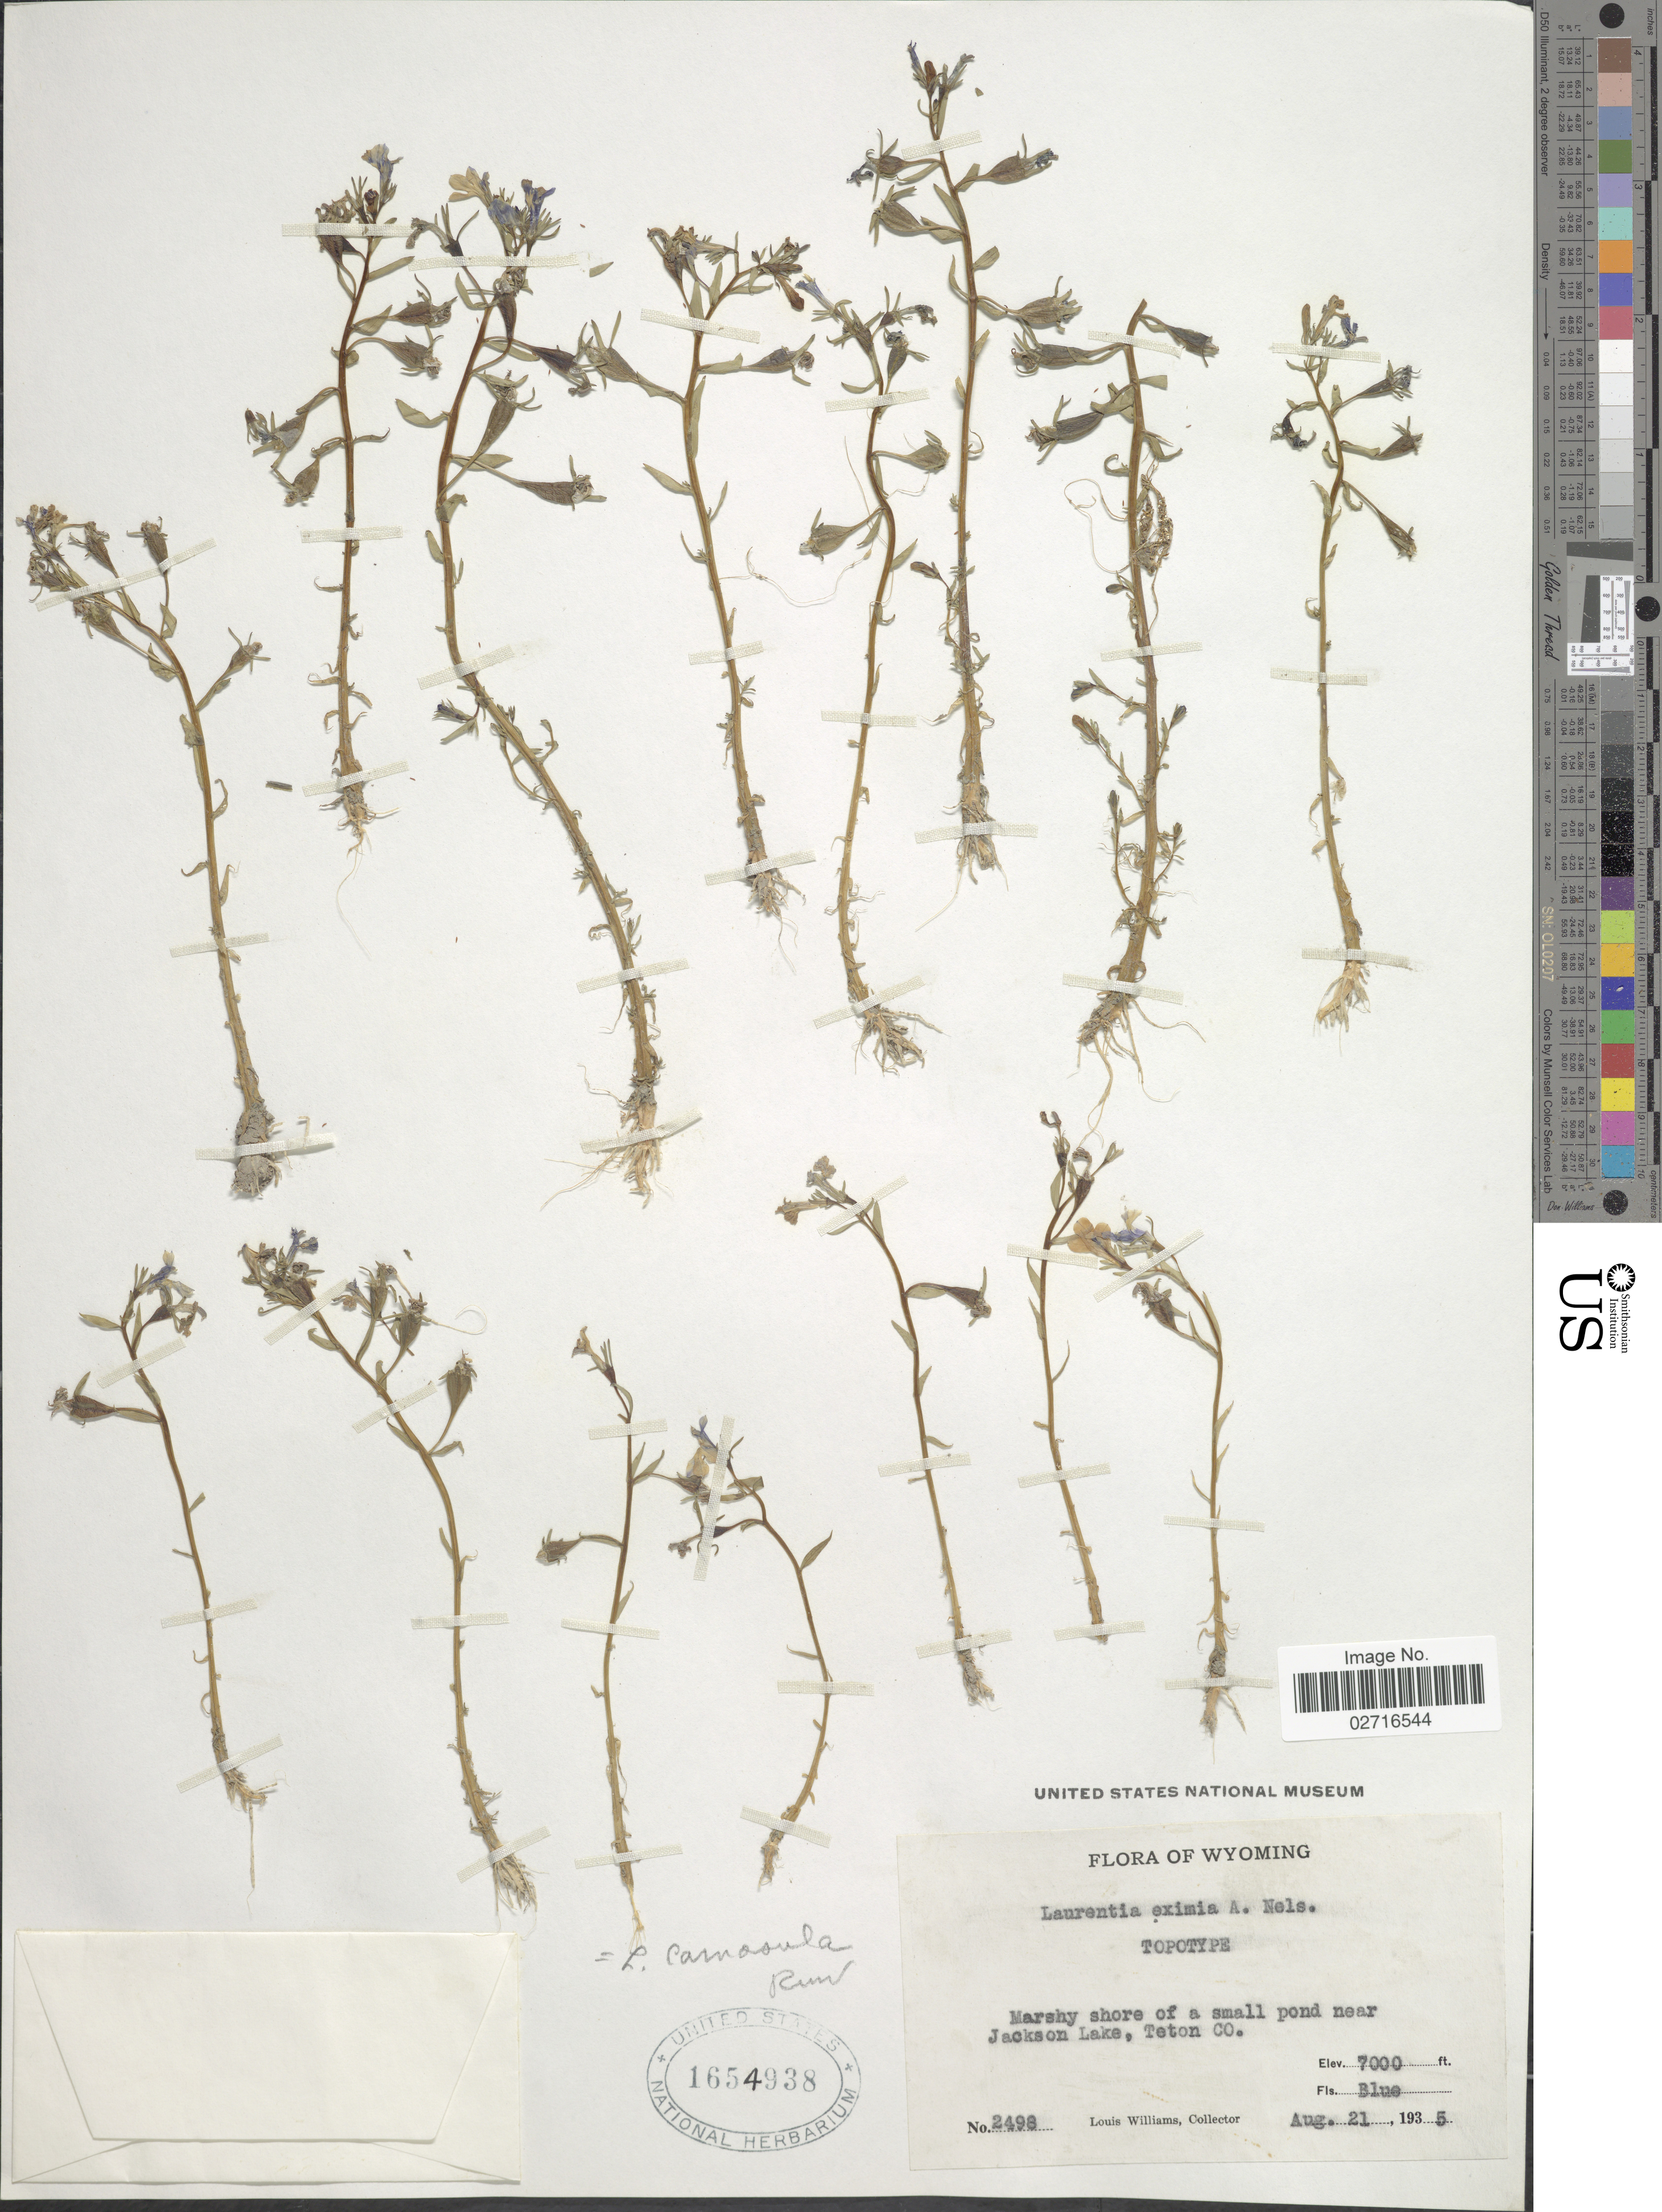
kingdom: Plantae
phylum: Tracheophyta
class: Magnoliopsida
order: Asterales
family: Campanulaceae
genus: Laurentia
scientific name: Laurentia carnosula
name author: (Hook. & Arn.) Benth. ex A. Gray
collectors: L. O. Williams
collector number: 2498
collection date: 1935-08-21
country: United States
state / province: Wyoming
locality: Marshy shore of a small pond near Jackson Lake, Teton Co.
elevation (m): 2134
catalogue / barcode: US 1654938